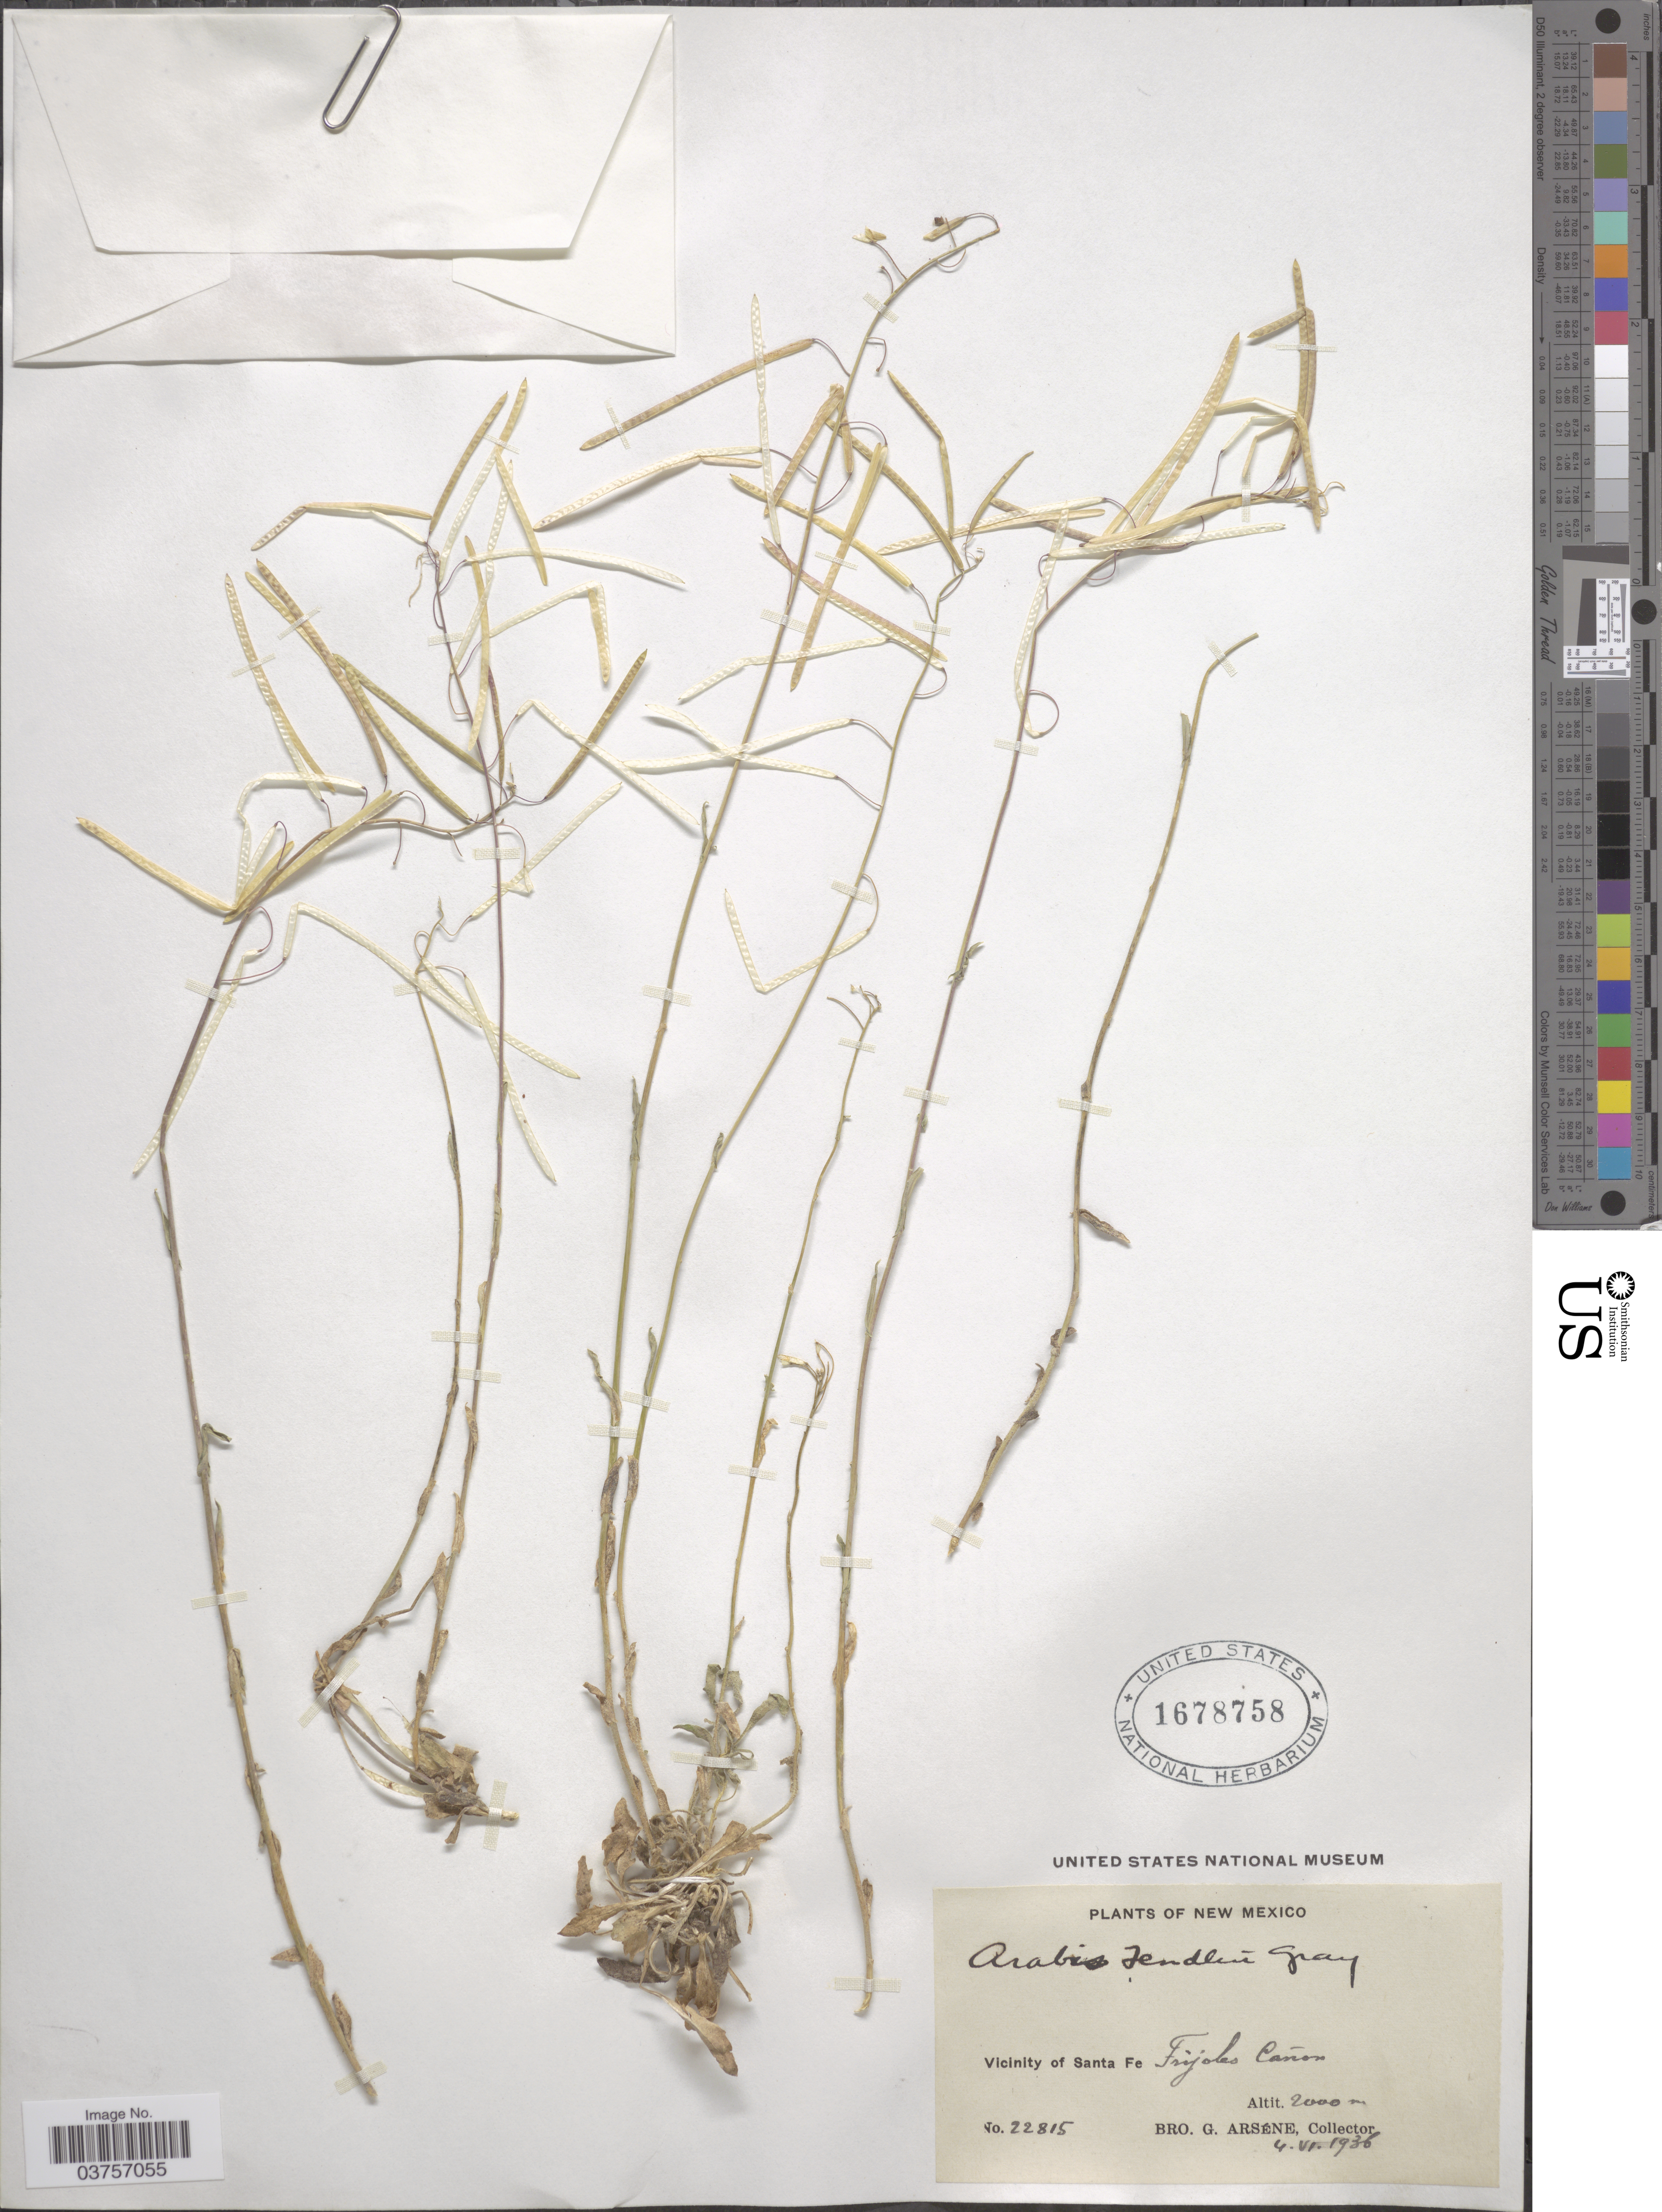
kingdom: Plantae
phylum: Tracheophyta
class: Magnoliopsida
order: Brassicales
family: Brassicaceae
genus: Arabis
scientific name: Arabis fendleri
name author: (S. Watson) Greene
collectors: Bro. G. Arsène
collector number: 22815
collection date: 1936-06-04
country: United States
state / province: New Mexico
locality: Vicinity of Santa Fe. Frijoles Cañon.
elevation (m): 2000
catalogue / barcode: US 1678758